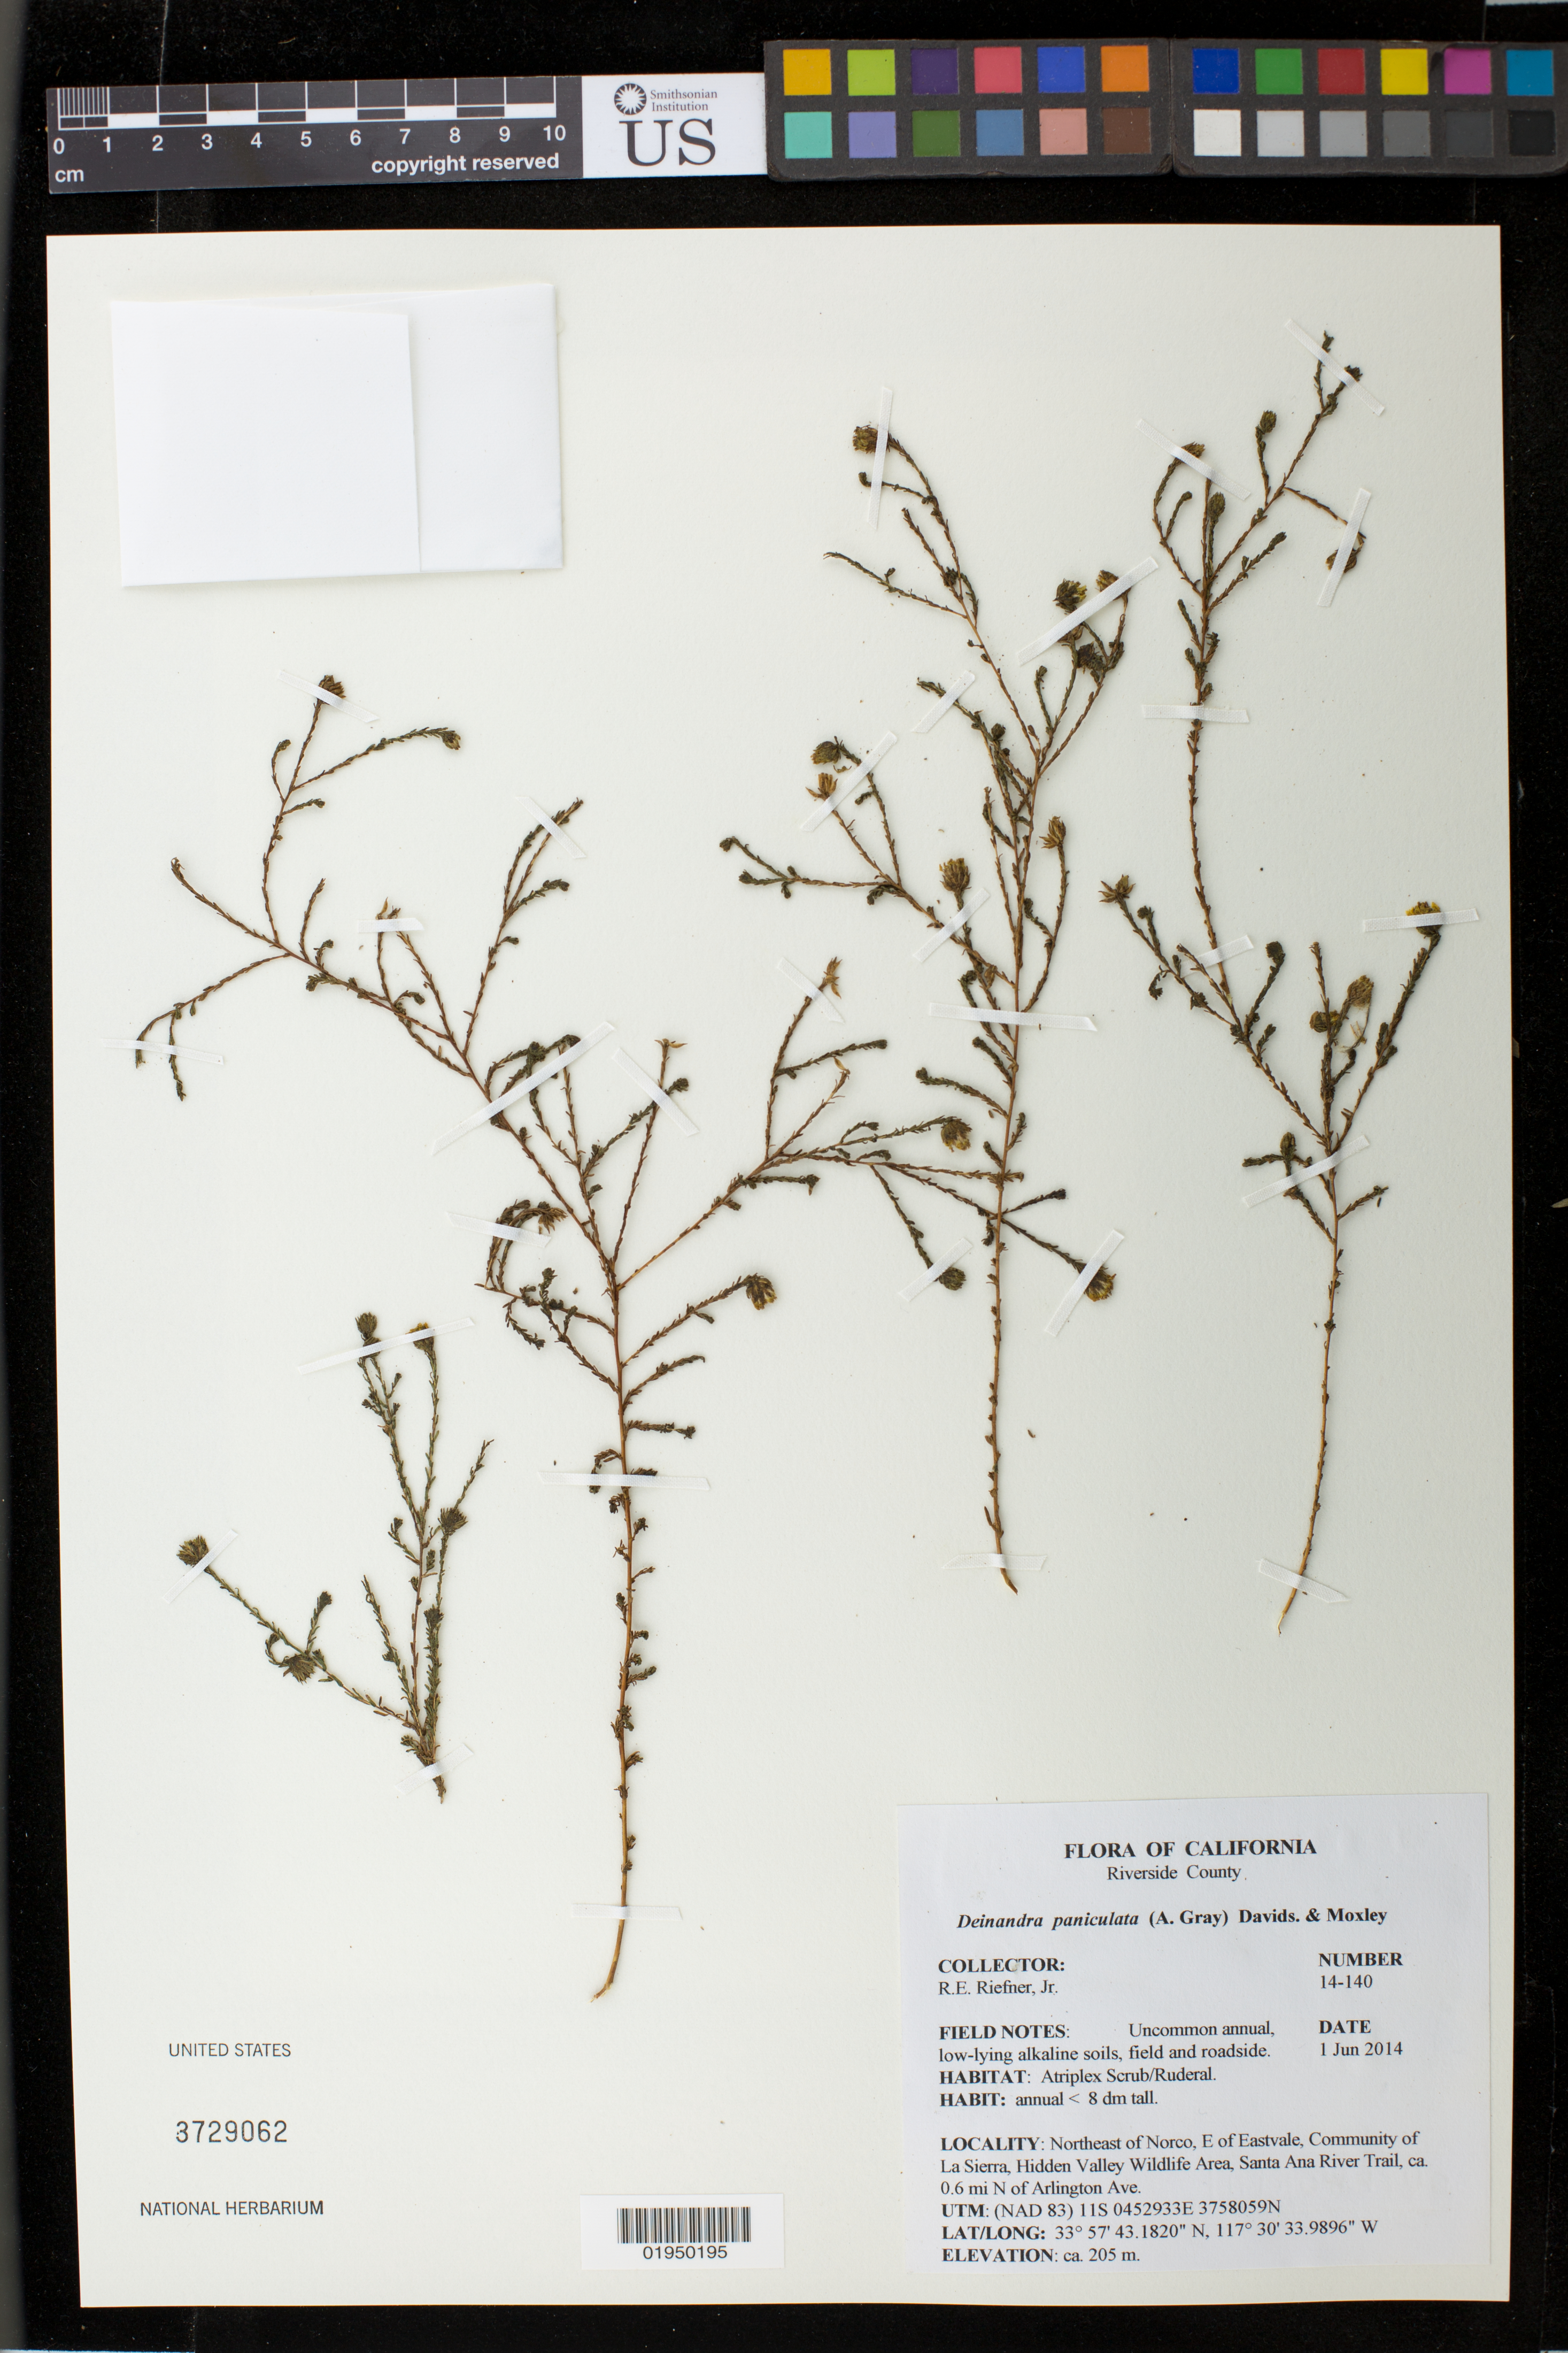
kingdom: Plantae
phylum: Tracheophyta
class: Magnoliopsida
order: Asterales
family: Asteraceae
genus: Deinandra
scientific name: Deinandra paniculata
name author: (A. Gray) Davidson & Moxley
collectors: R. Riefner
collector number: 14-140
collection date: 2014-06-01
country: United States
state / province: California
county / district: Riverside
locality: Northeast of Norco, E of Eastval, Community of La Sierra, Hidden Valley Wildlife Area, Santa Ana River Trail, ca. 0.6 mi N of Arlington Ave.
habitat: Atriplex Scrub/Ruderal.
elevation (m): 205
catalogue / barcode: US 3729062